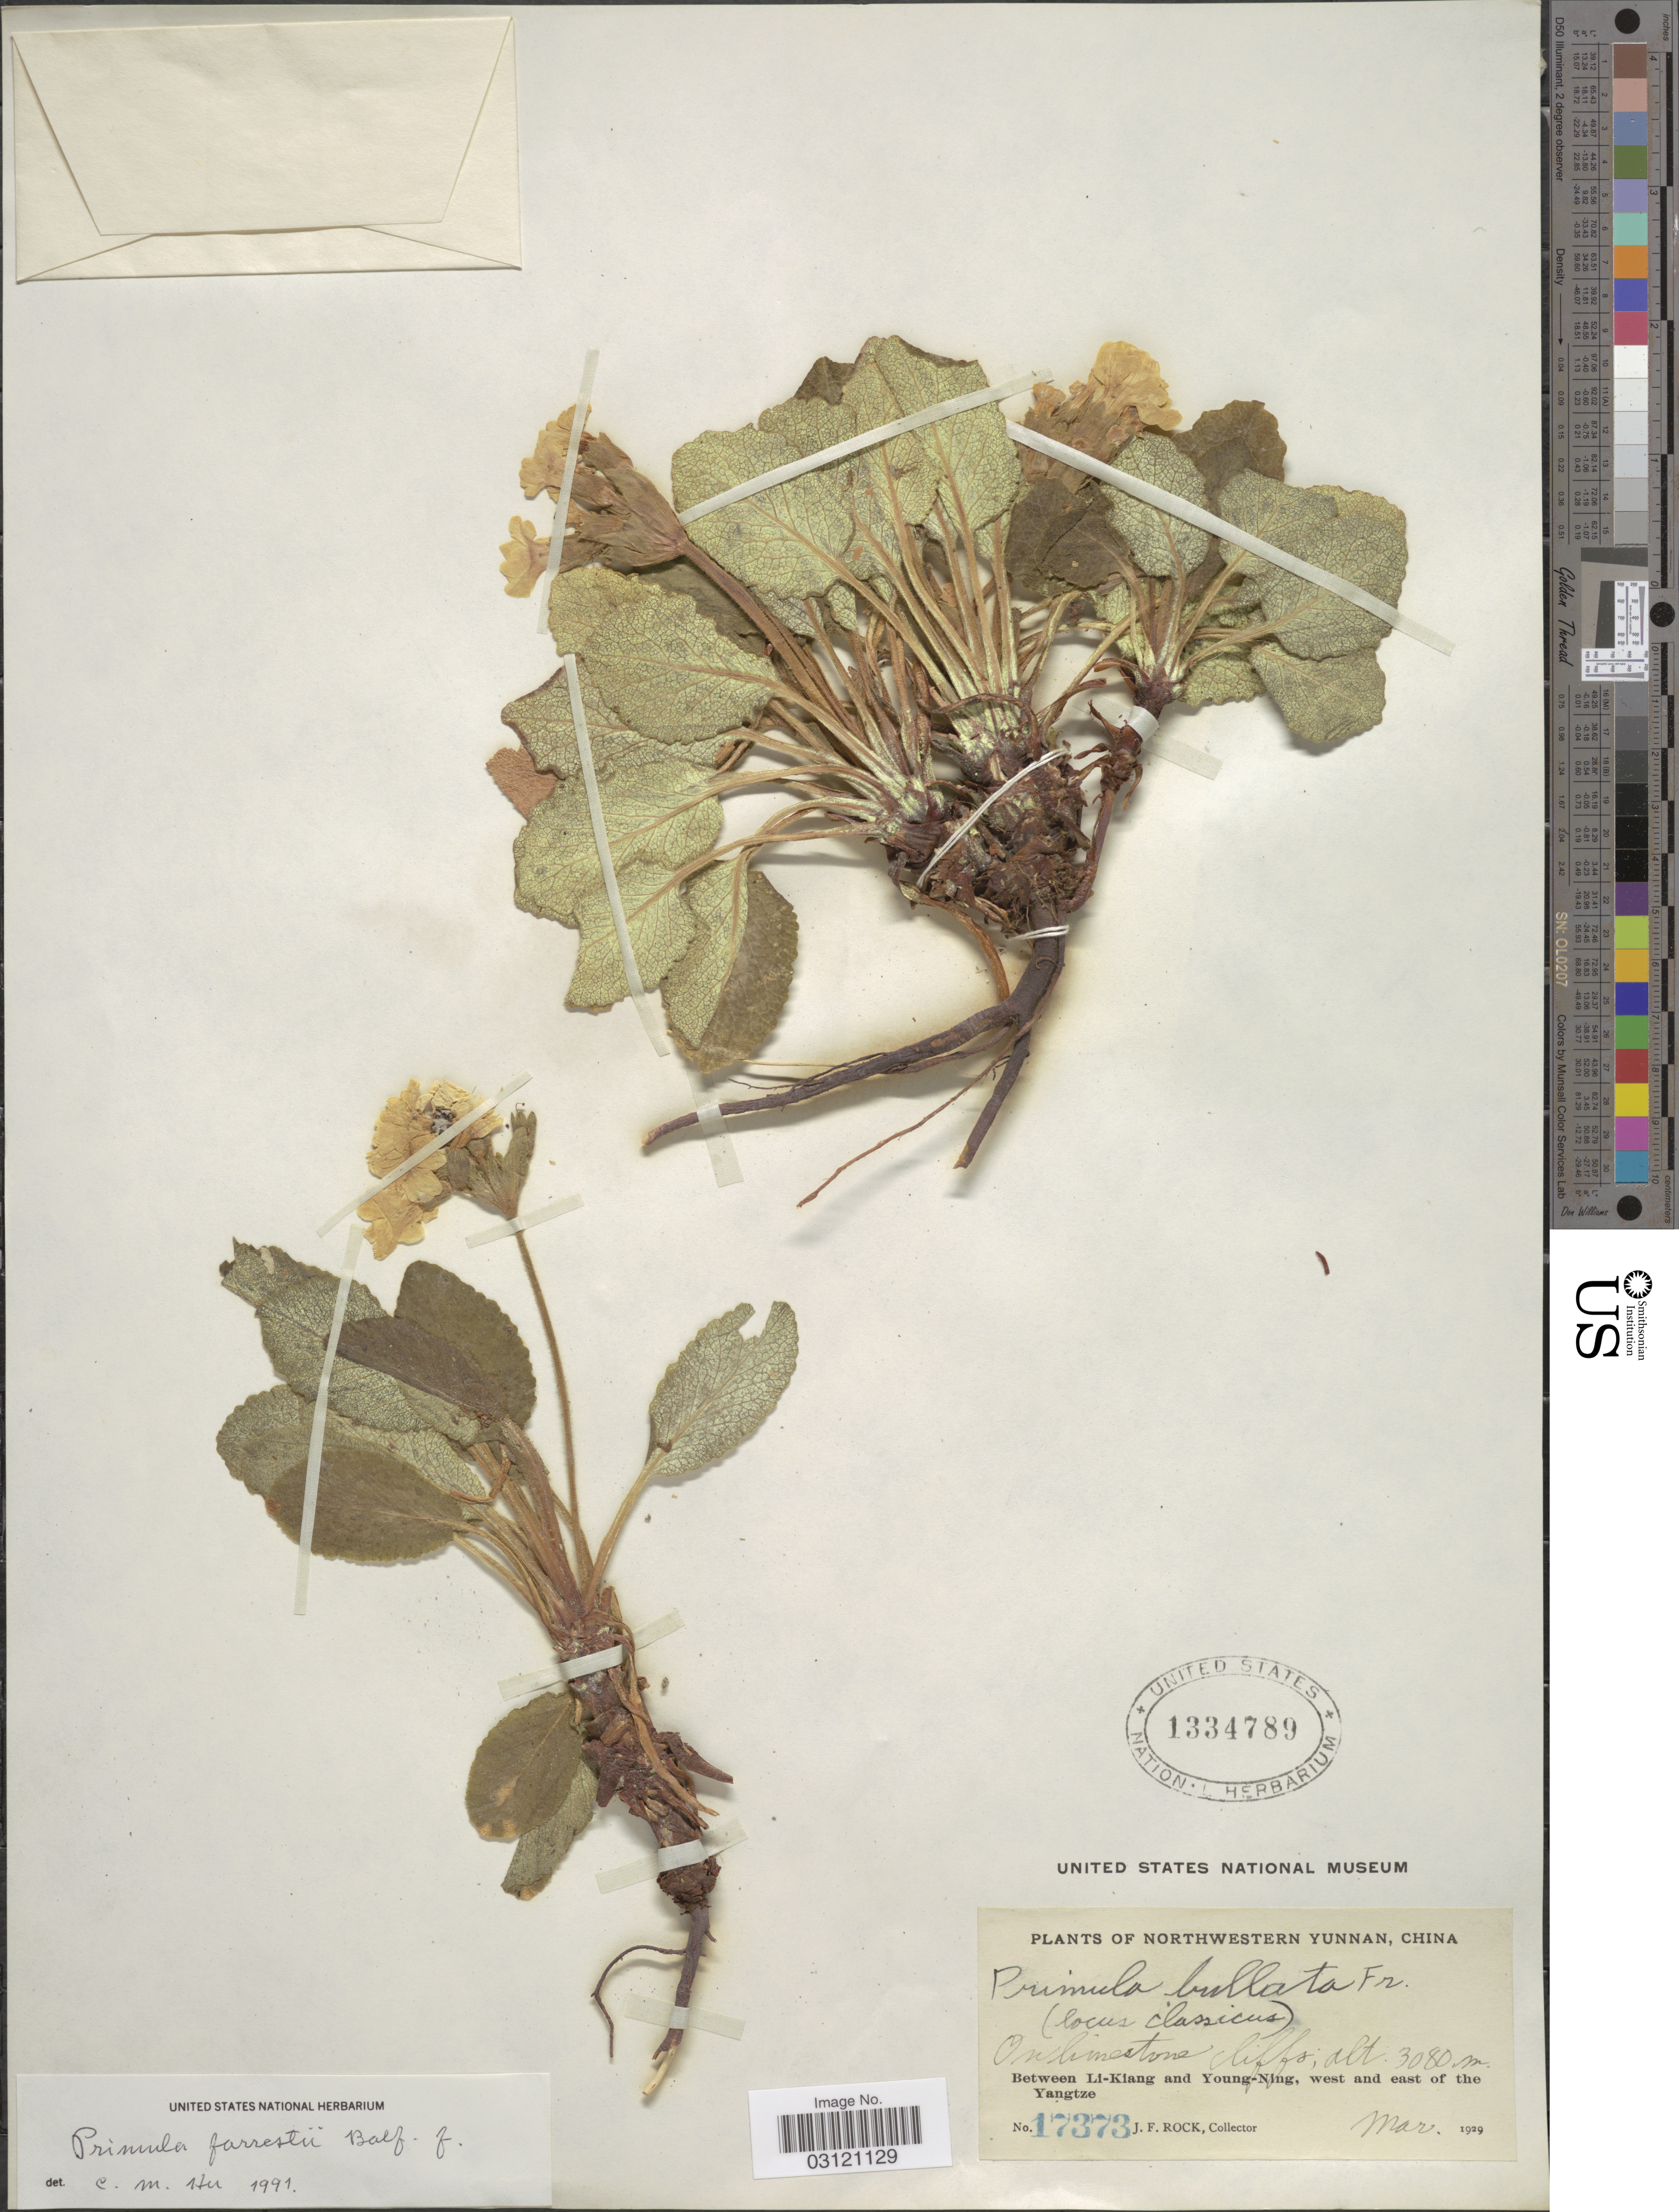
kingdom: Plantae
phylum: Tracheophyta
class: Magnoliopsida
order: Ericales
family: Primulaceae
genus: Primula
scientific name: Primula forrestii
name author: Balf. f. in Forrest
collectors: J. Rock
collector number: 17373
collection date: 1929-03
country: China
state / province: Yunnan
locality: Northwestern Yunnan. Between Li-Kiang and Young-Ning, west and east of the Yangtze.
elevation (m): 3080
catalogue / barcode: US 1334789